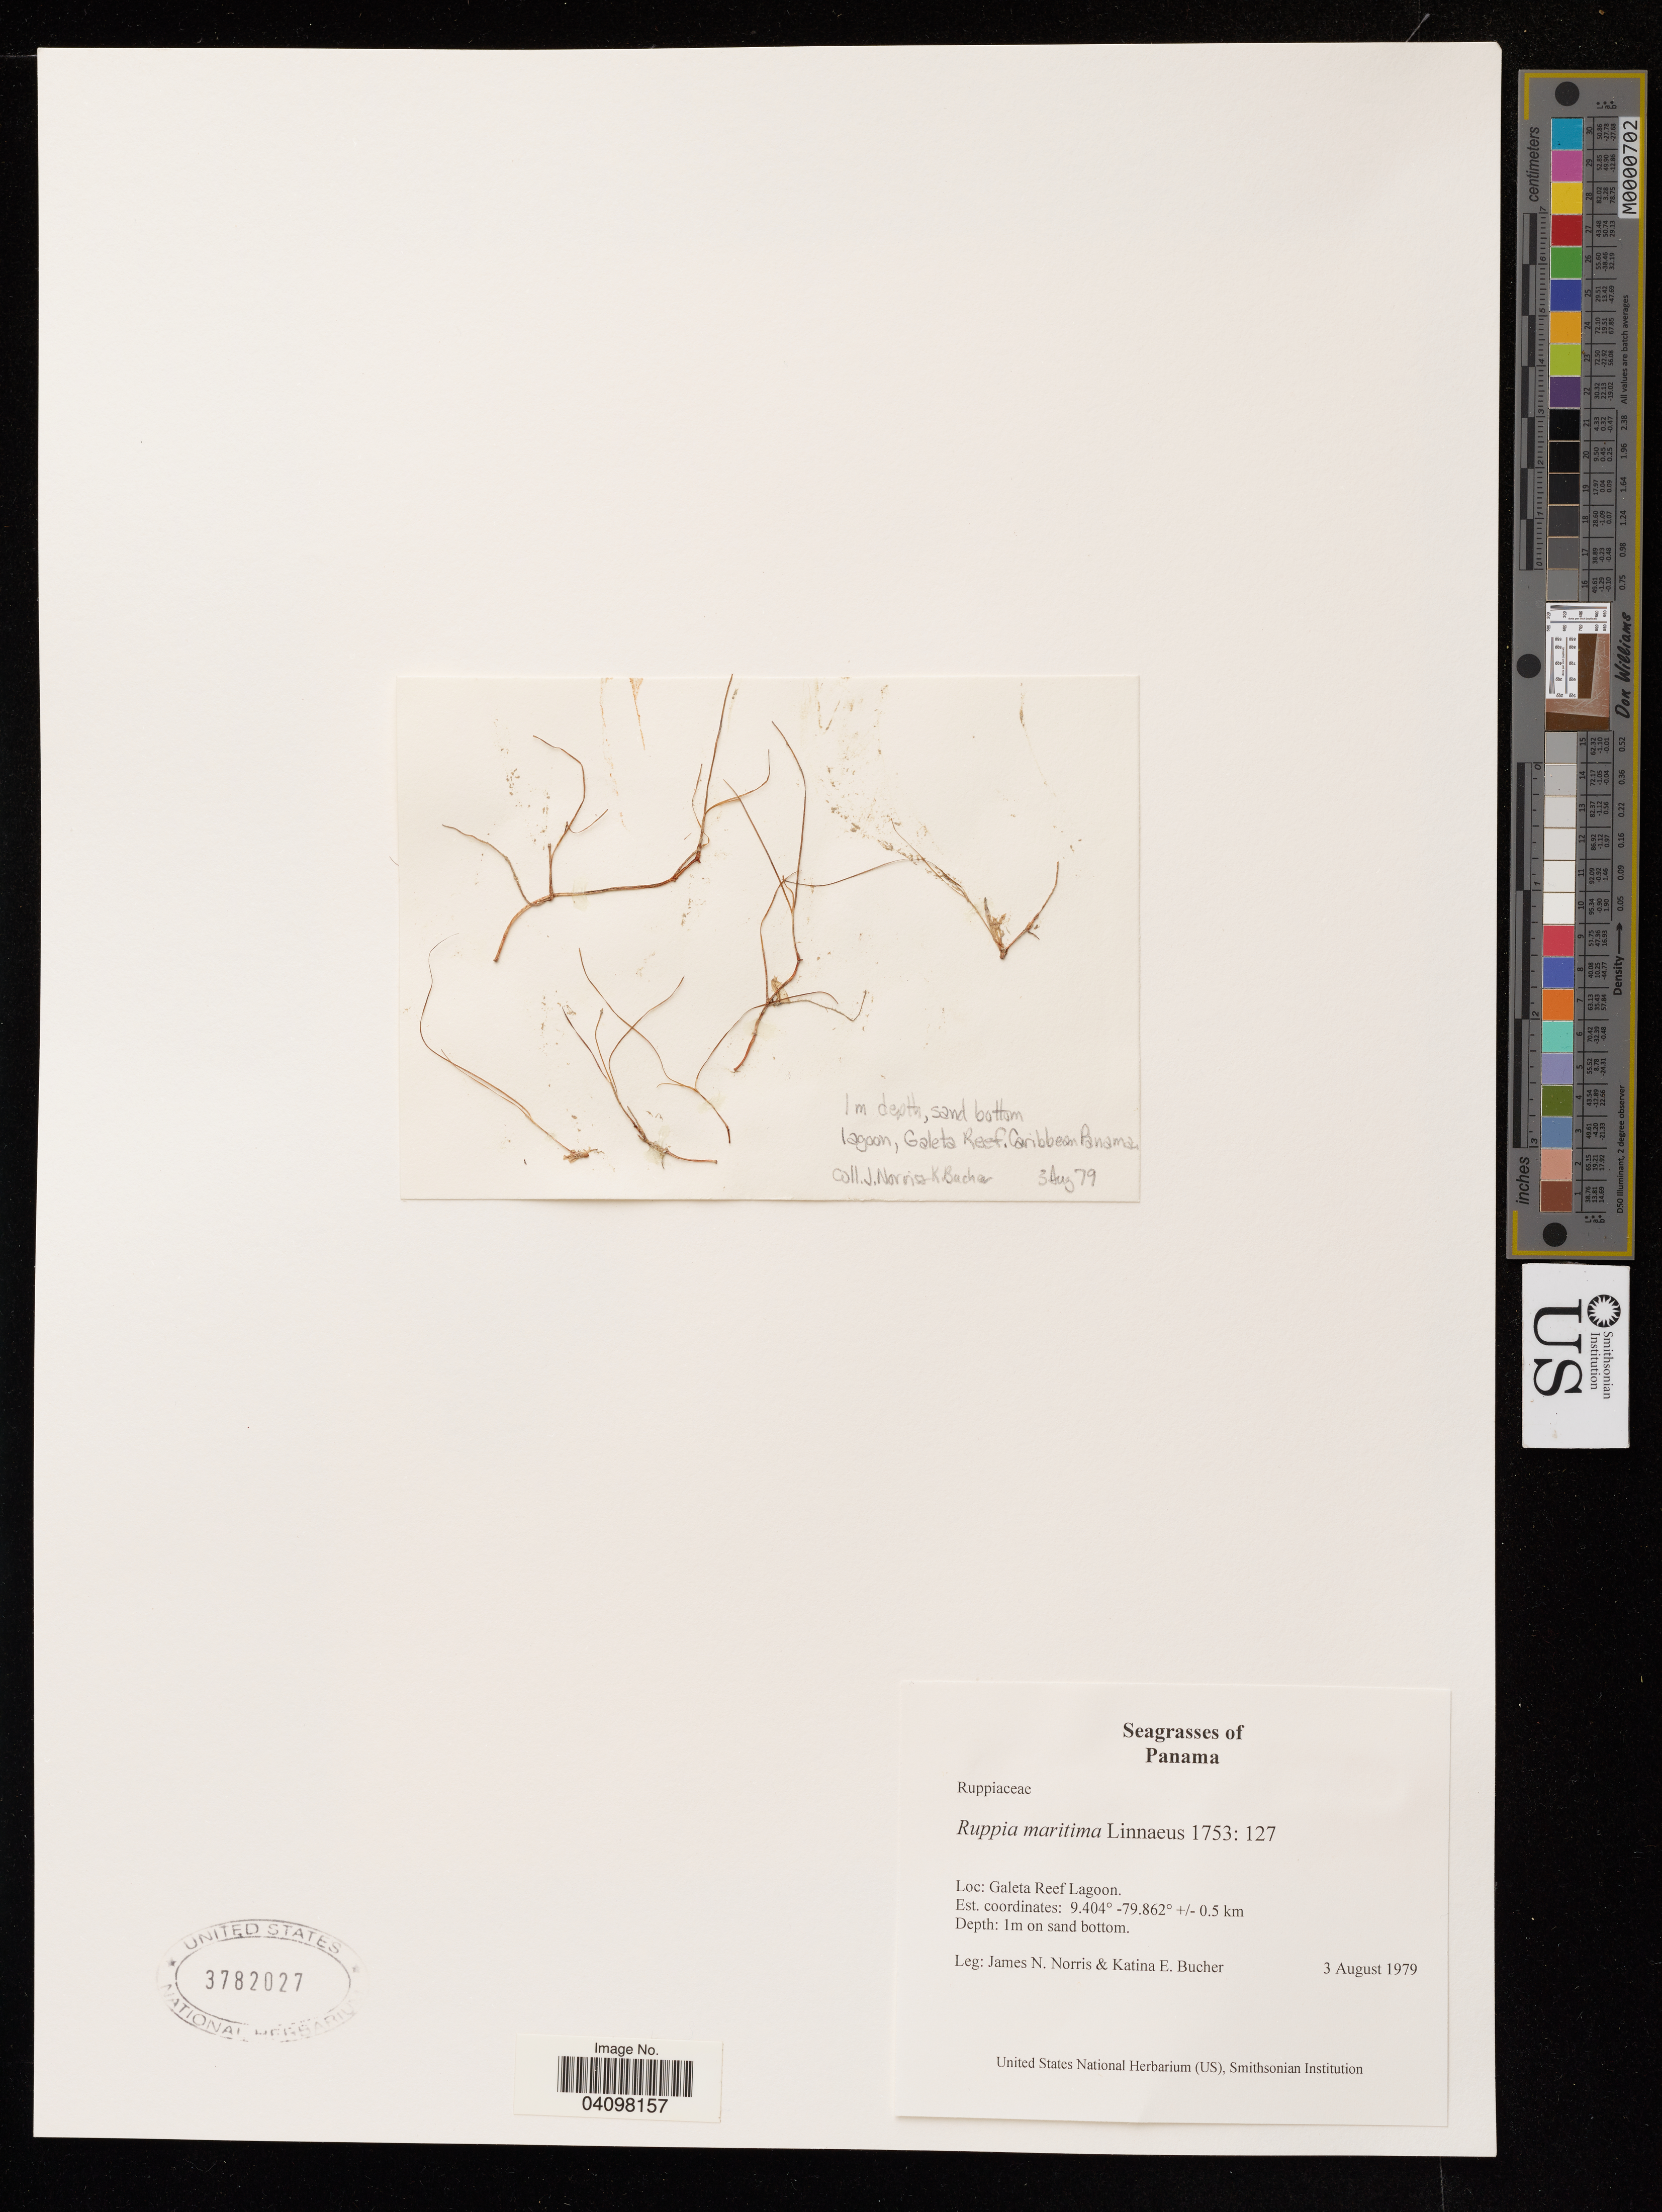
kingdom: Plantae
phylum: Tracheophyta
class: Liliopsida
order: Alismatales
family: Ruppiaceae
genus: Ruppia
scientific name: Ruppia maritima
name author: L.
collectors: J. Norris & K. E. Bucher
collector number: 127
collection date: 1979-08-03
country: Panama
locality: Galeta Reef Lagoon. +/- 0.5 km.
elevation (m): -1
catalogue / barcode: US 3782027